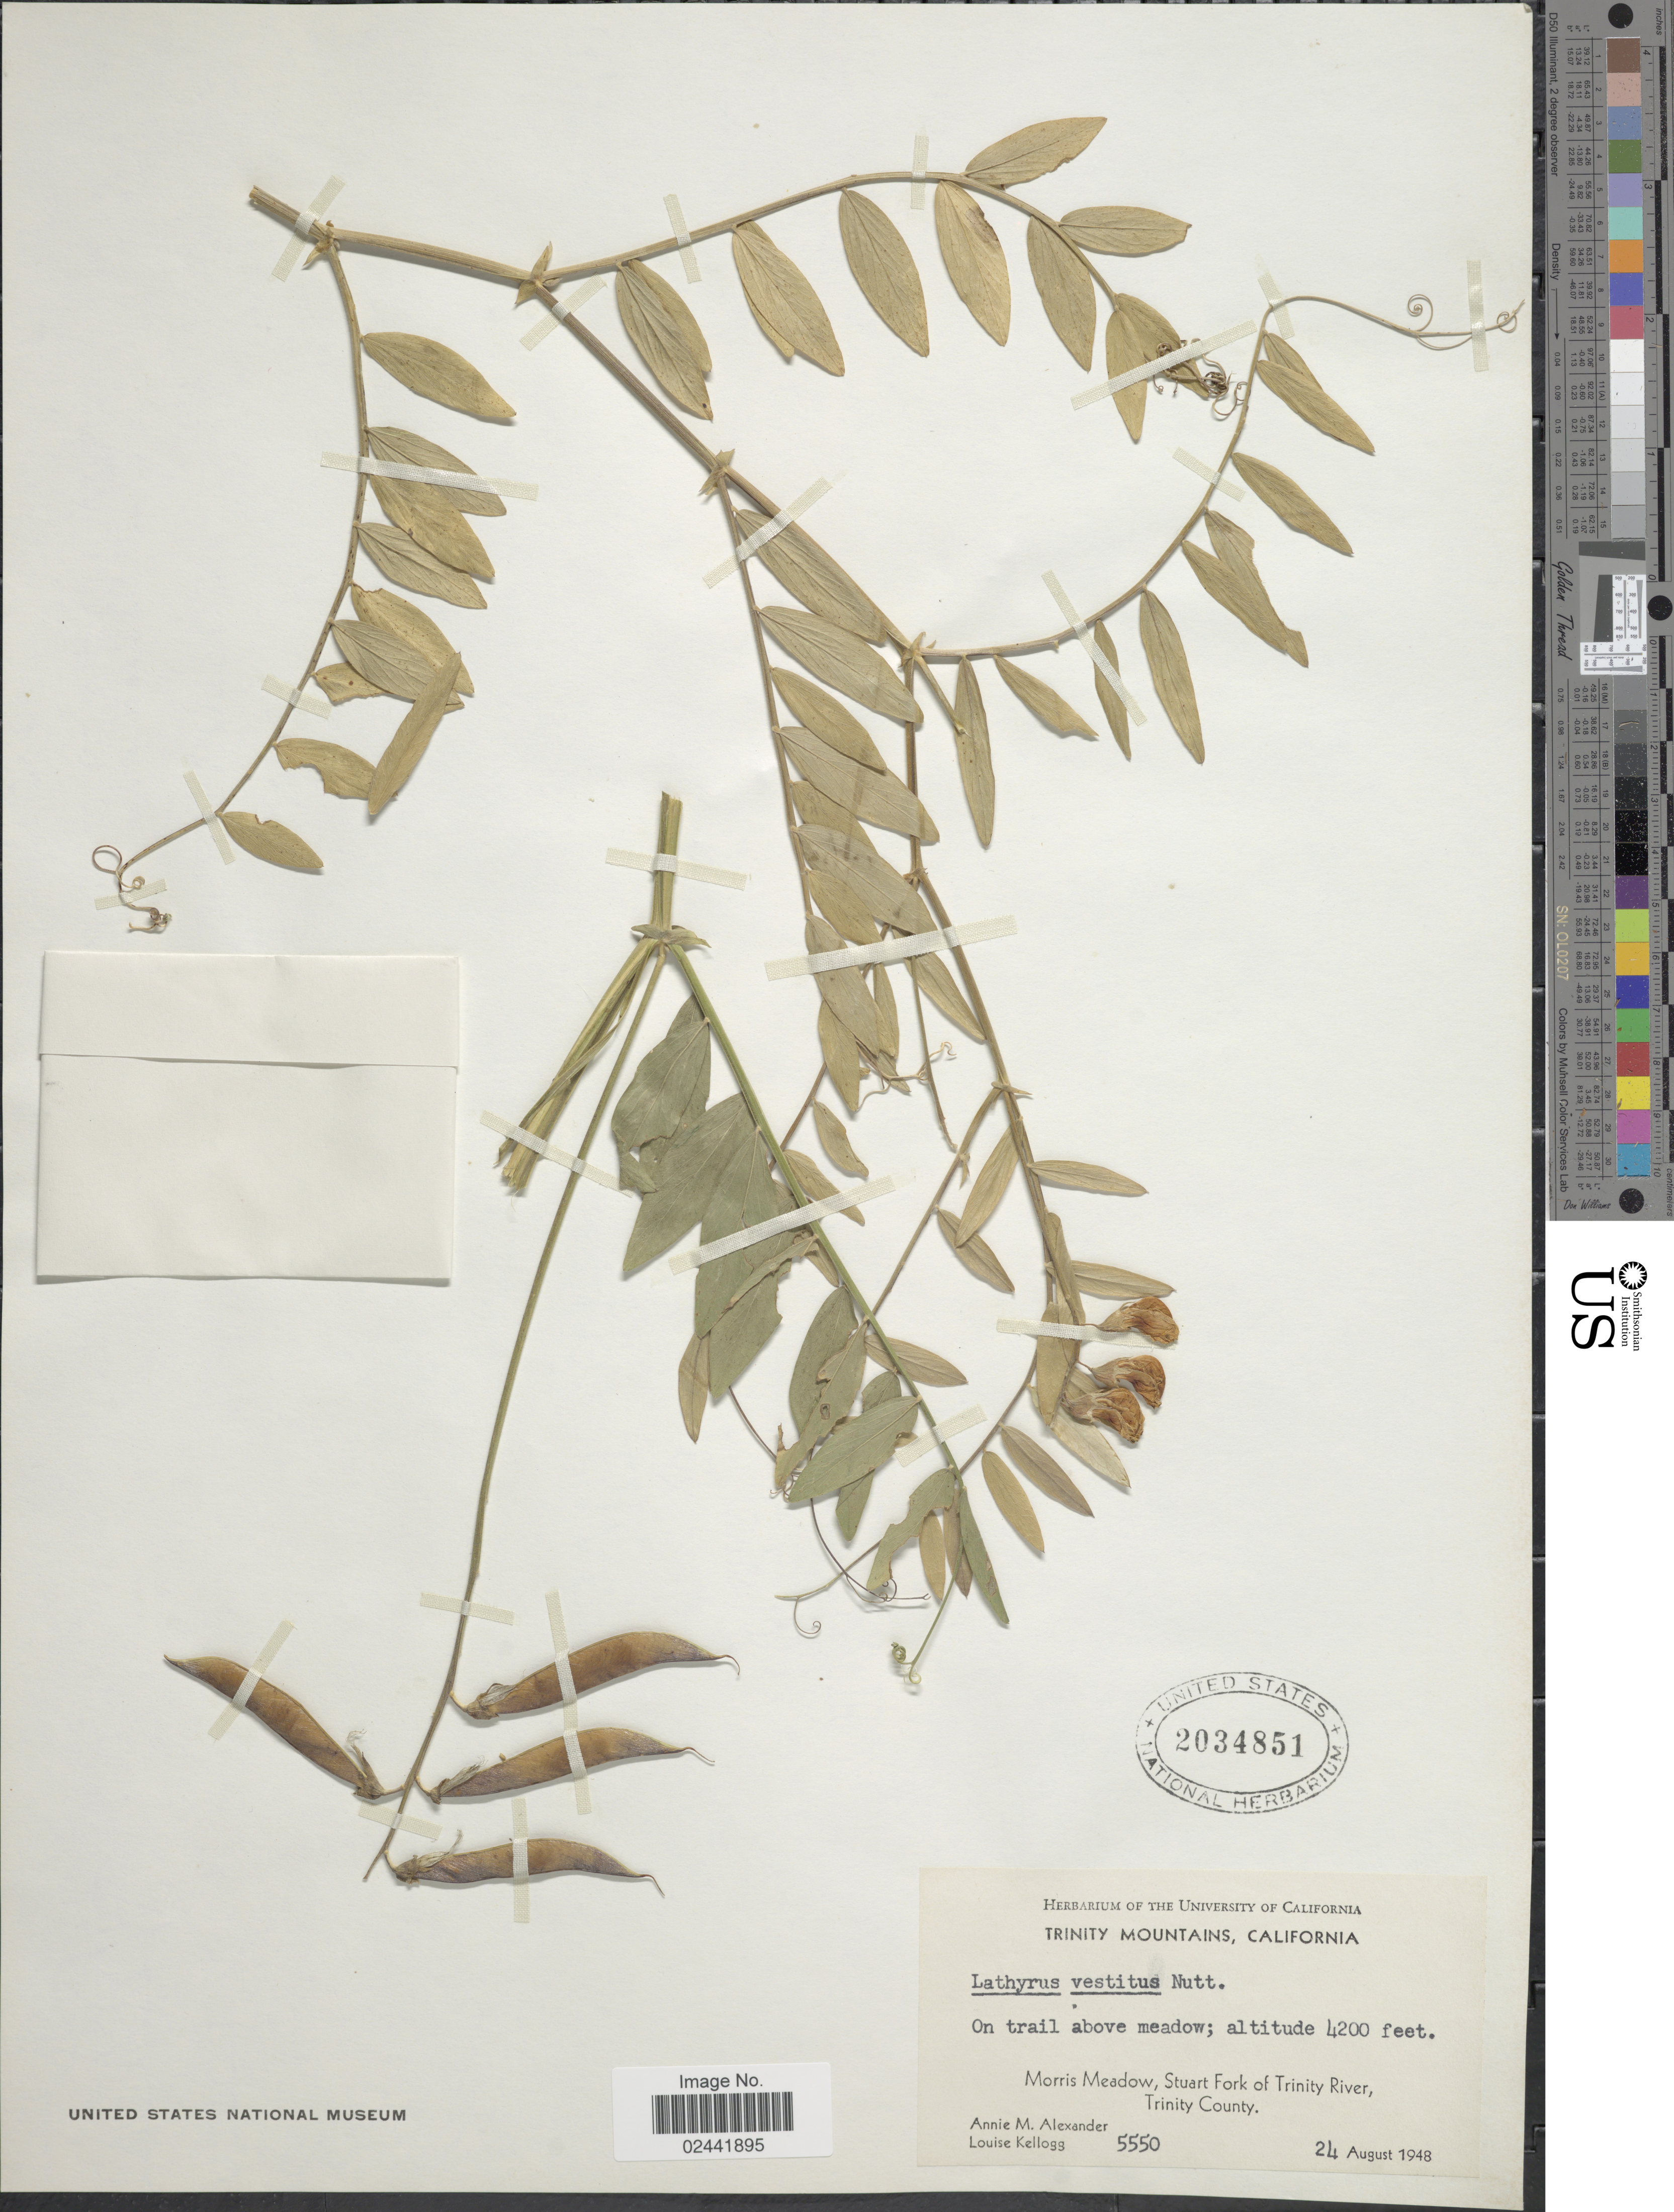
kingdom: Plantae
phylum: Tracheophyta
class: Magnoliopsida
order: Fabales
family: Fabaceae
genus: Lathyrus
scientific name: Lathyrus vestitus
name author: Nutt.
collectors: A. M. Alexander & L. Kellogg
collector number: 5550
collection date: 1948-08-24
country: United States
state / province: California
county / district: Trinity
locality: Trinity Mountains. On trail above meadow. Morris Meadow, Stuart Fork of Trinity River, Trinity County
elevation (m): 1280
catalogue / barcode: US 2034851